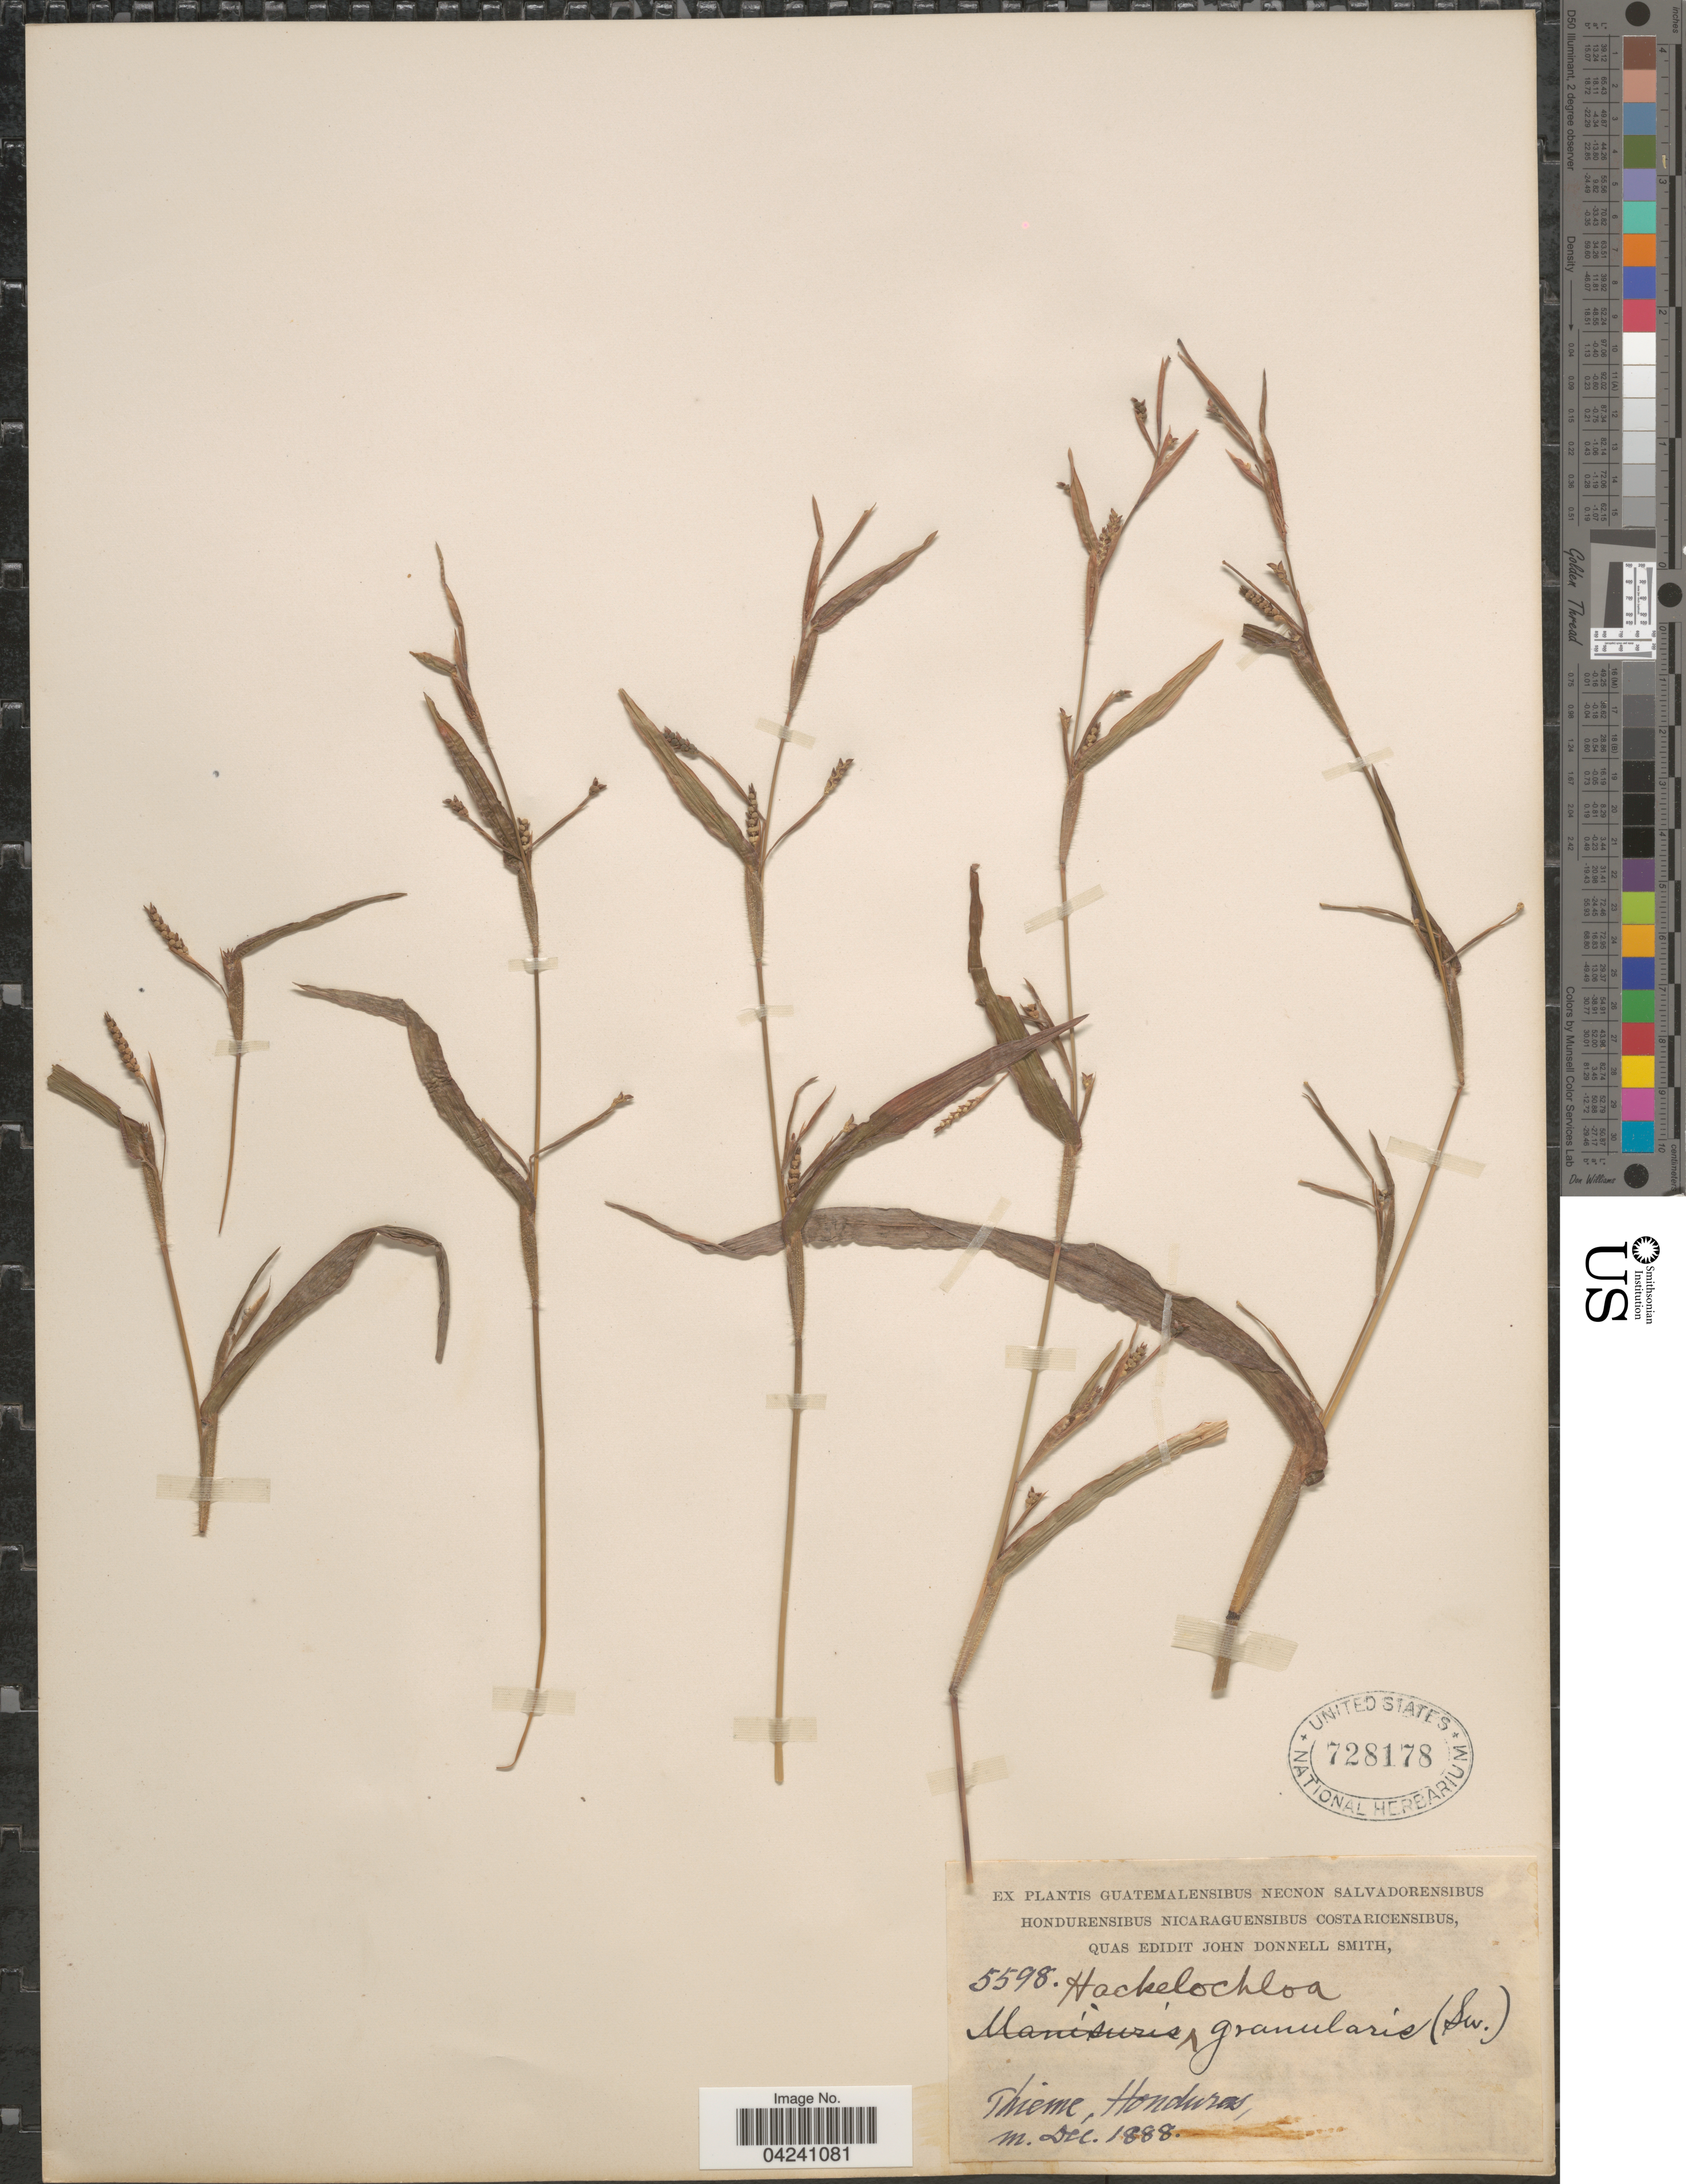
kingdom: Plantae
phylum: Tracheophyta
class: Liliopsida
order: Poales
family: Poaceae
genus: Hackelochloa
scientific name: Hackelochloa granularis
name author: (L.) Kuntze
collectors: Thieme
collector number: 5598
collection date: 1888-12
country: Honduras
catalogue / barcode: US 728178